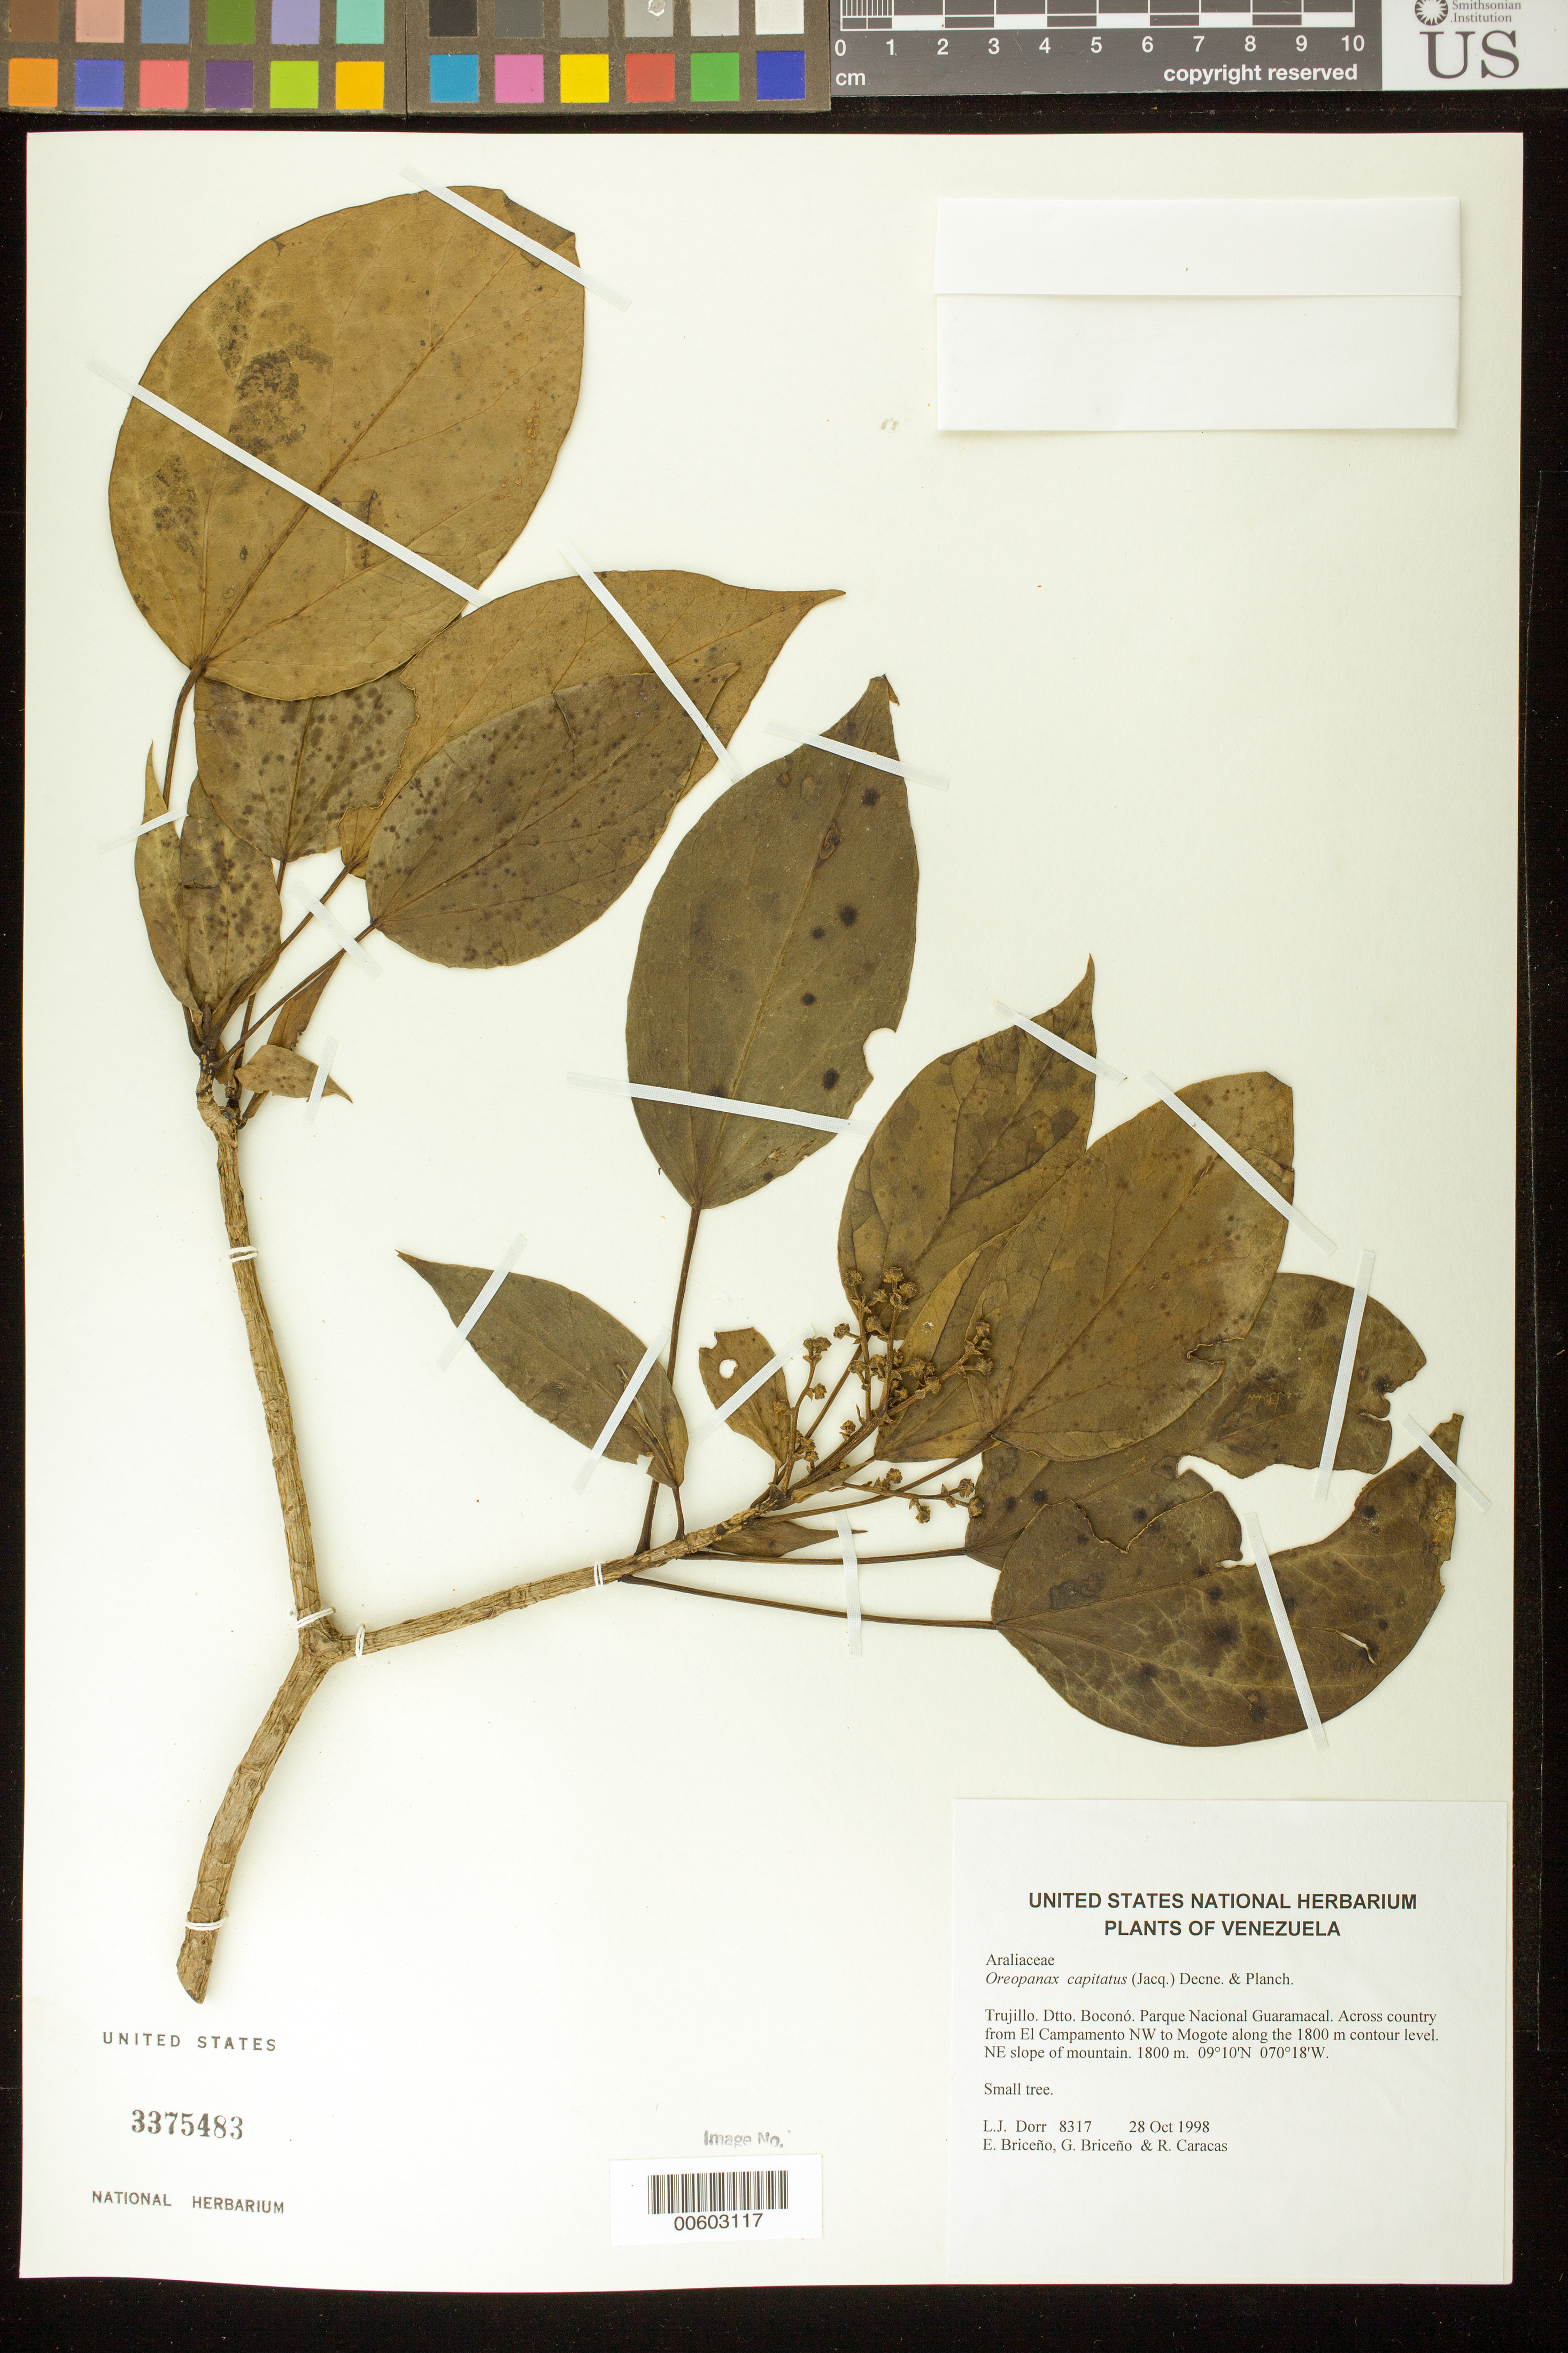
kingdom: Plantae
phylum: Tracheophyta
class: Magnoliopsida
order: Apiales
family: Araliaceae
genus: Oreopanax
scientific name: Oreopanax capitatus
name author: (Jacq.) Decne. & Planch.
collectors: L. J. Dorr, E. Briceño, G. Briceño & R. Caracas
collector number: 8317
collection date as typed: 28 Oct 1998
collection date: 1998-10-28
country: Venezuela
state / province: Trujillo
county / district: Boconó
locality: Parque Nacional Guaramacal. Across country from El Campamento NW to Mogote along the 1800 m contour level. NE slope of mountain.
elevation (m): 1800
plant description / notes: K, PORT, US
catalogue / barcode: US 3375483